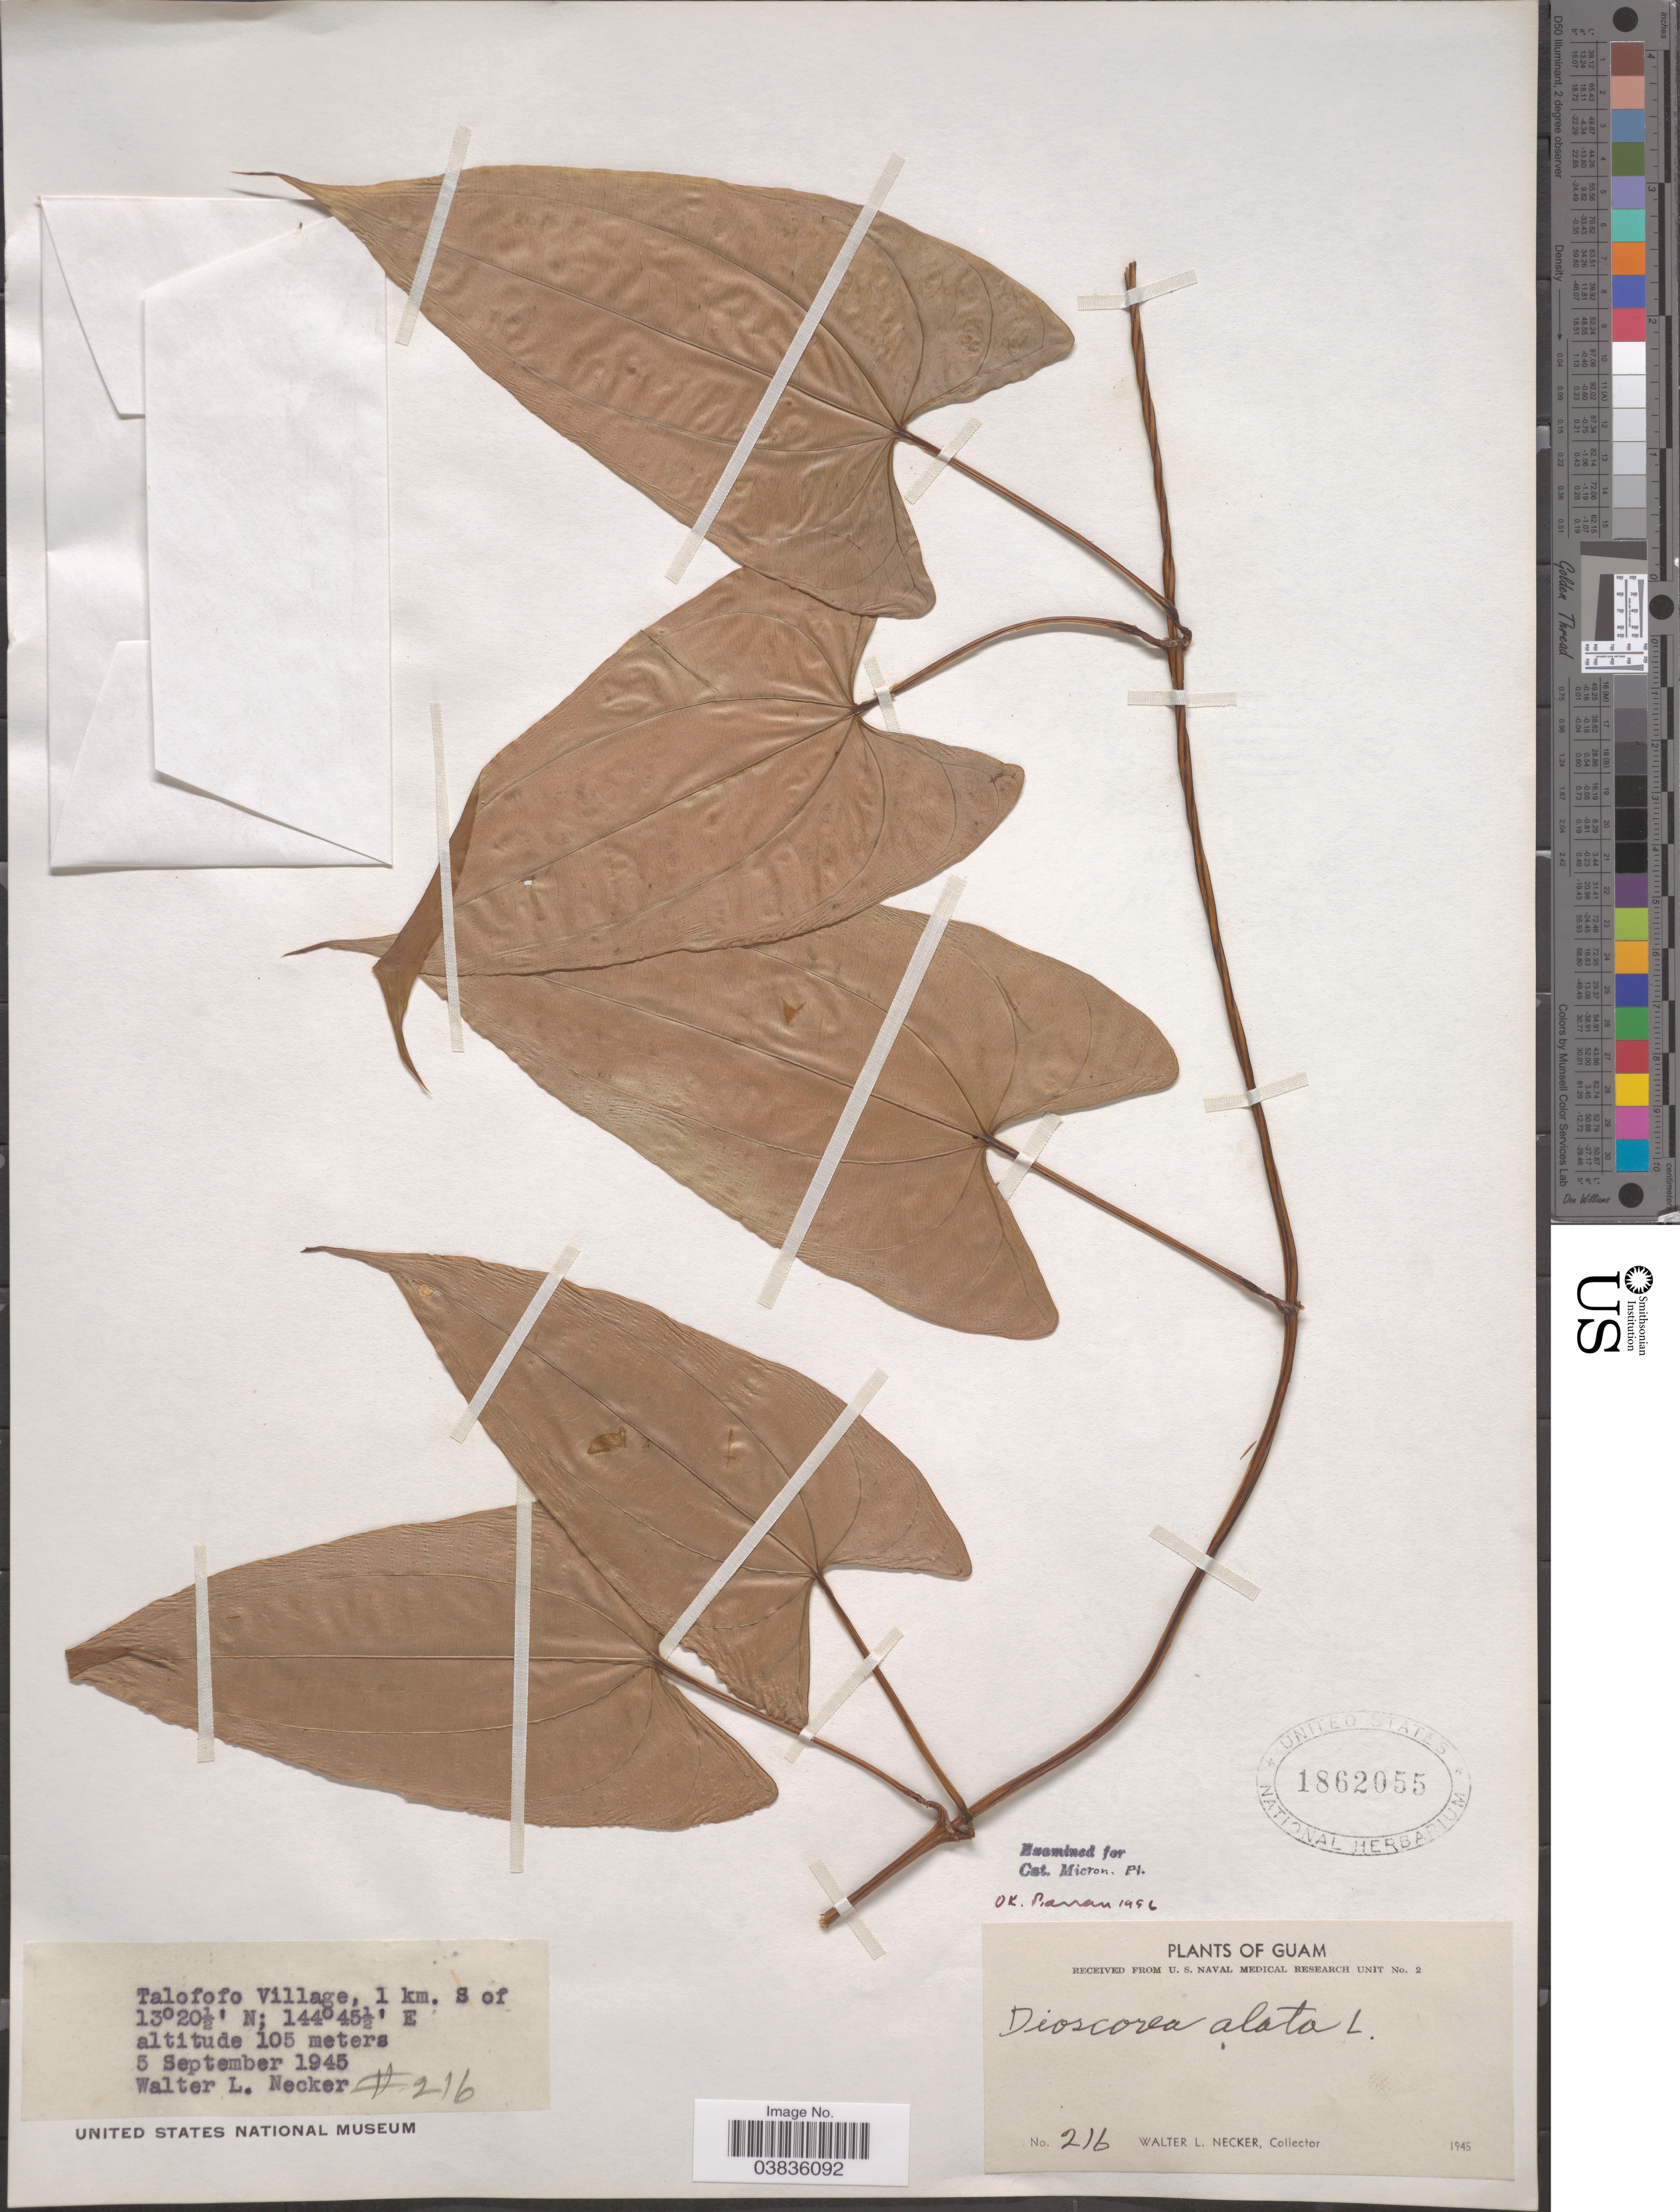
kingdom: Plantae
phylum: Tracheophyta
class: Liliopsida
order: Dioscoreales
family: Dioscoreaceae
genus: Dioscorea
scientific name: Dioscorea alata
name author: L.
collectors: W. L. Necker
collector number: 216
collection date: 1945-09-05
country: Guam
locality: Talofofo Village, 1 km. S.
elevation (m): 105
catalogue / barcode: US 1862055